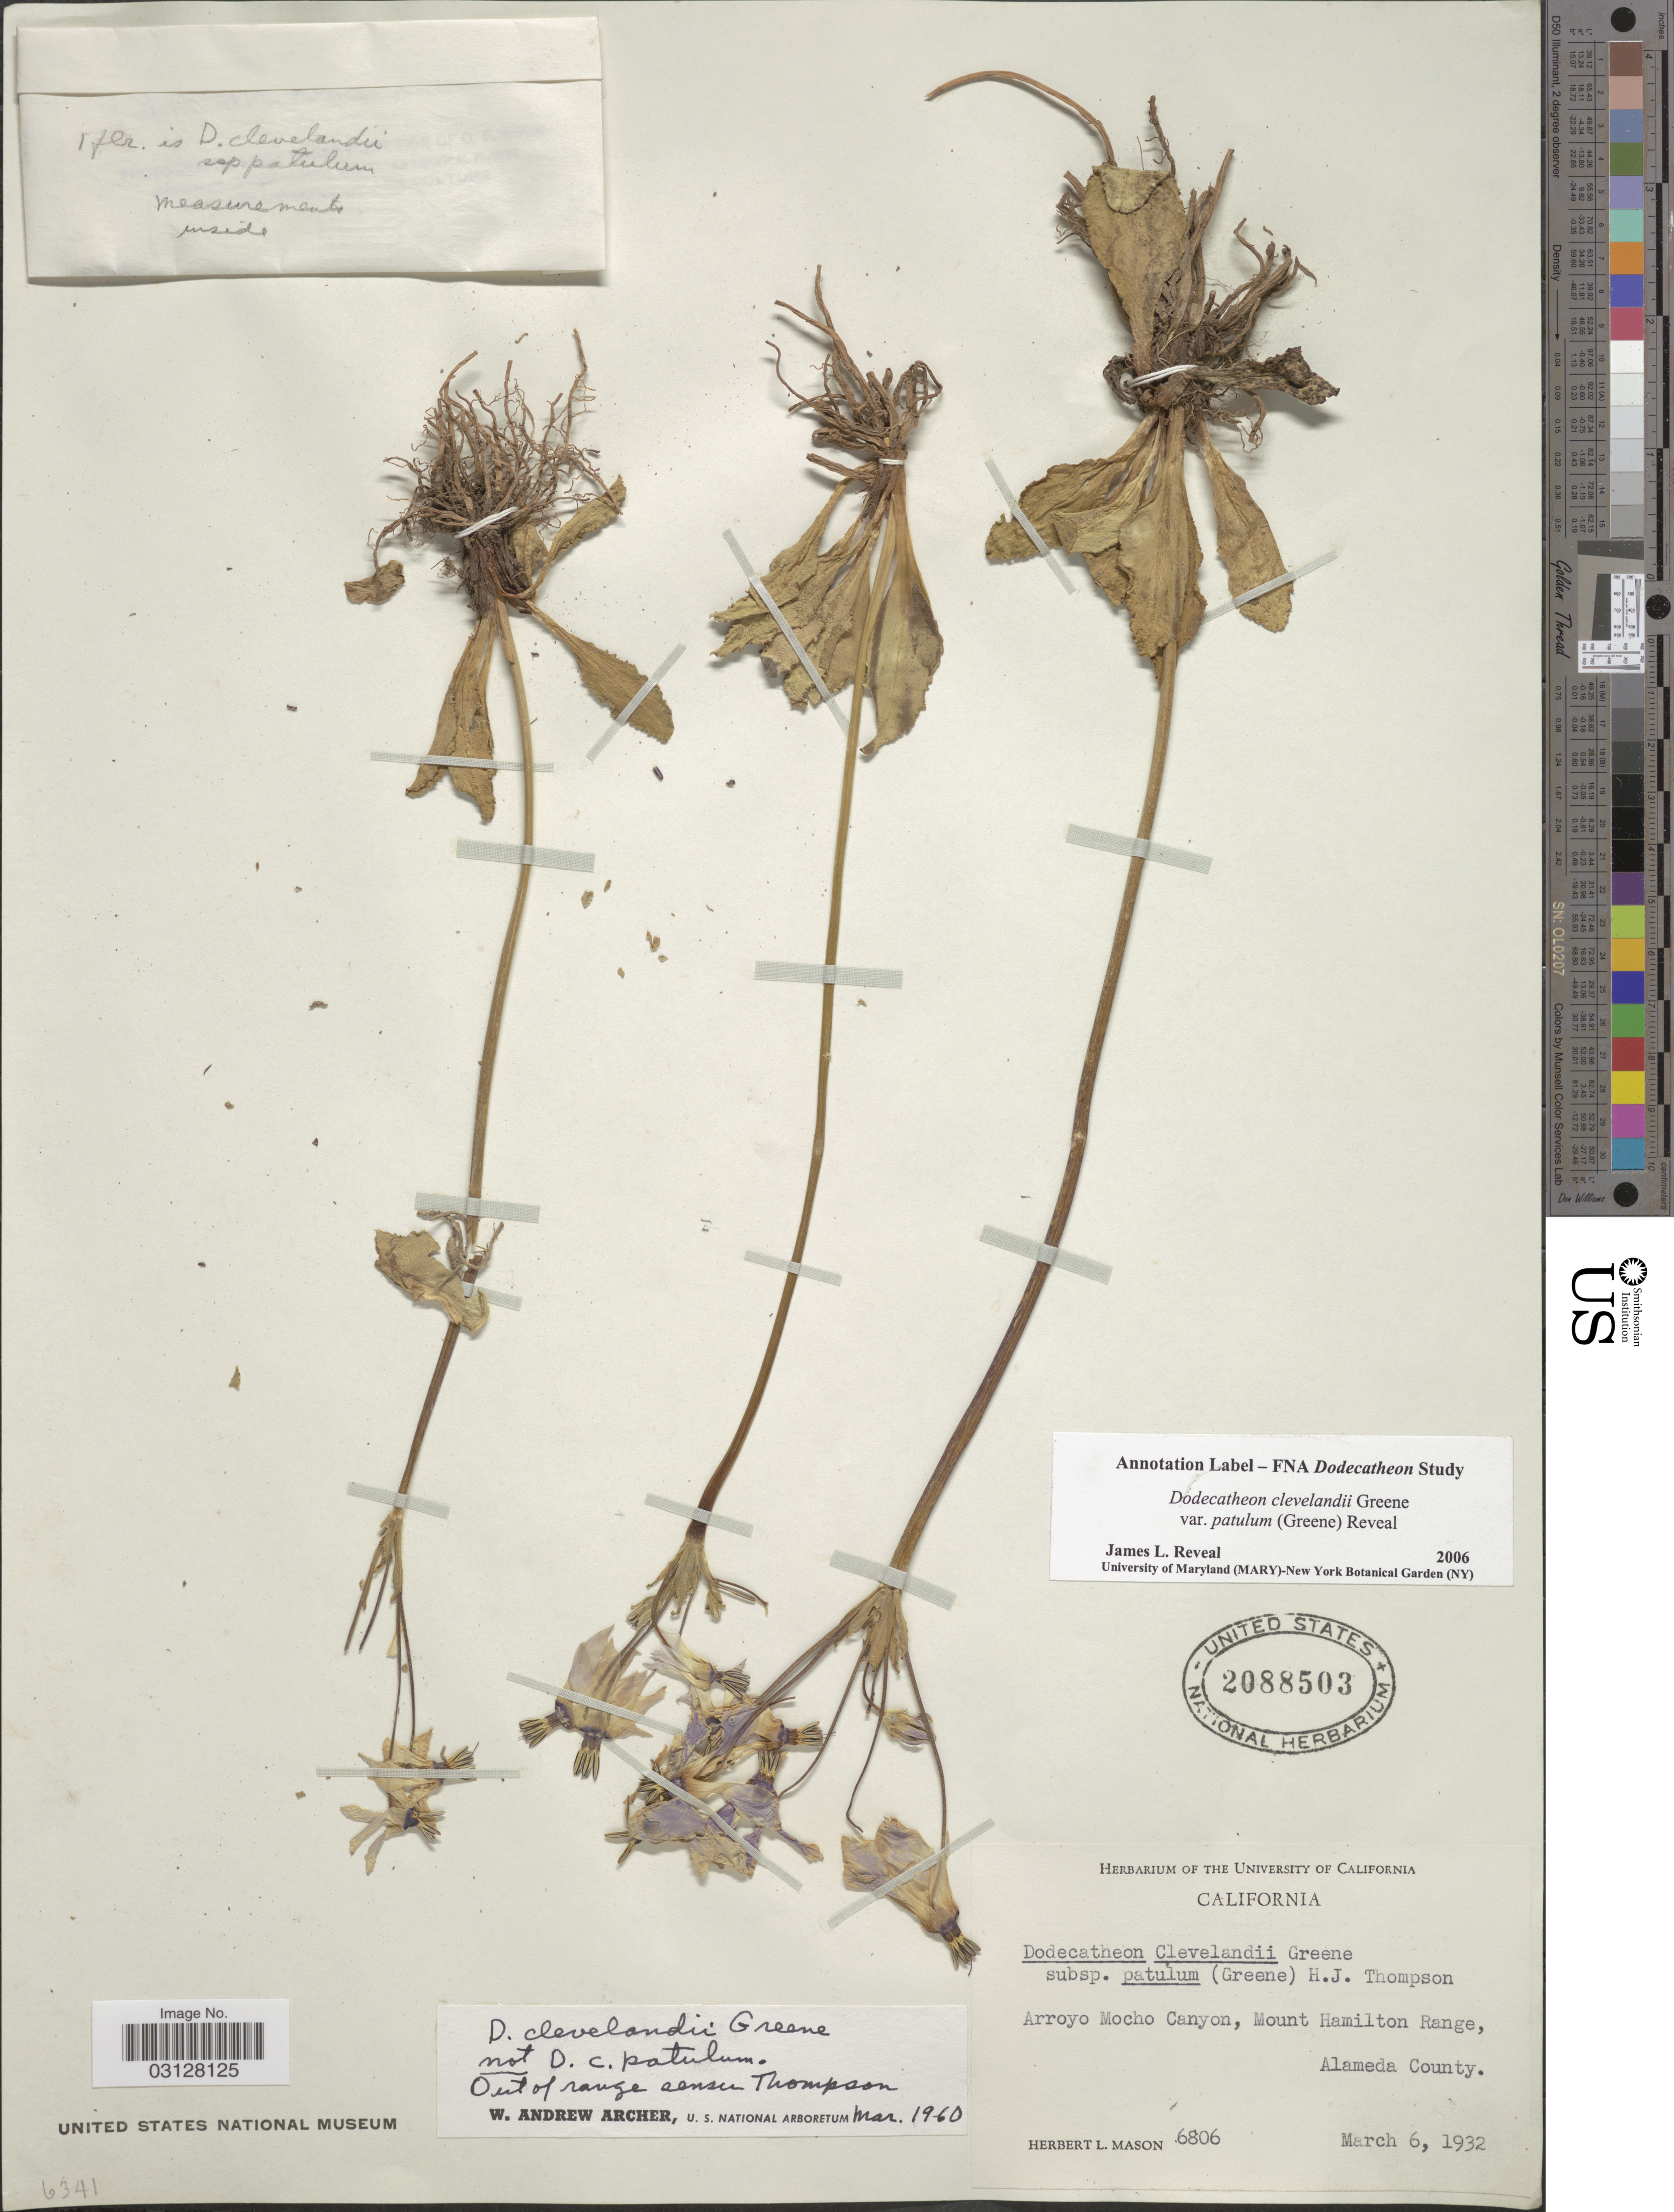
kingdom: Plantae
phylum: Tracheophyta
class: Magnoliopsida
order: Ericales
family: Primulaceae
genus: Dodecatheon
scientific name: Dodecatheon clevelandii var. patulum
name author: (Kuntze) Reveal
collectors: H. L. Mason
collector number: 6806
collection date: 1932-03-06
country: United States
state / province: California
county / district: Alameda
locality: Arroyo Mocho Canyon, Mount Hamilton Range, Alameda County.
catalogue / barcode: US 2088503